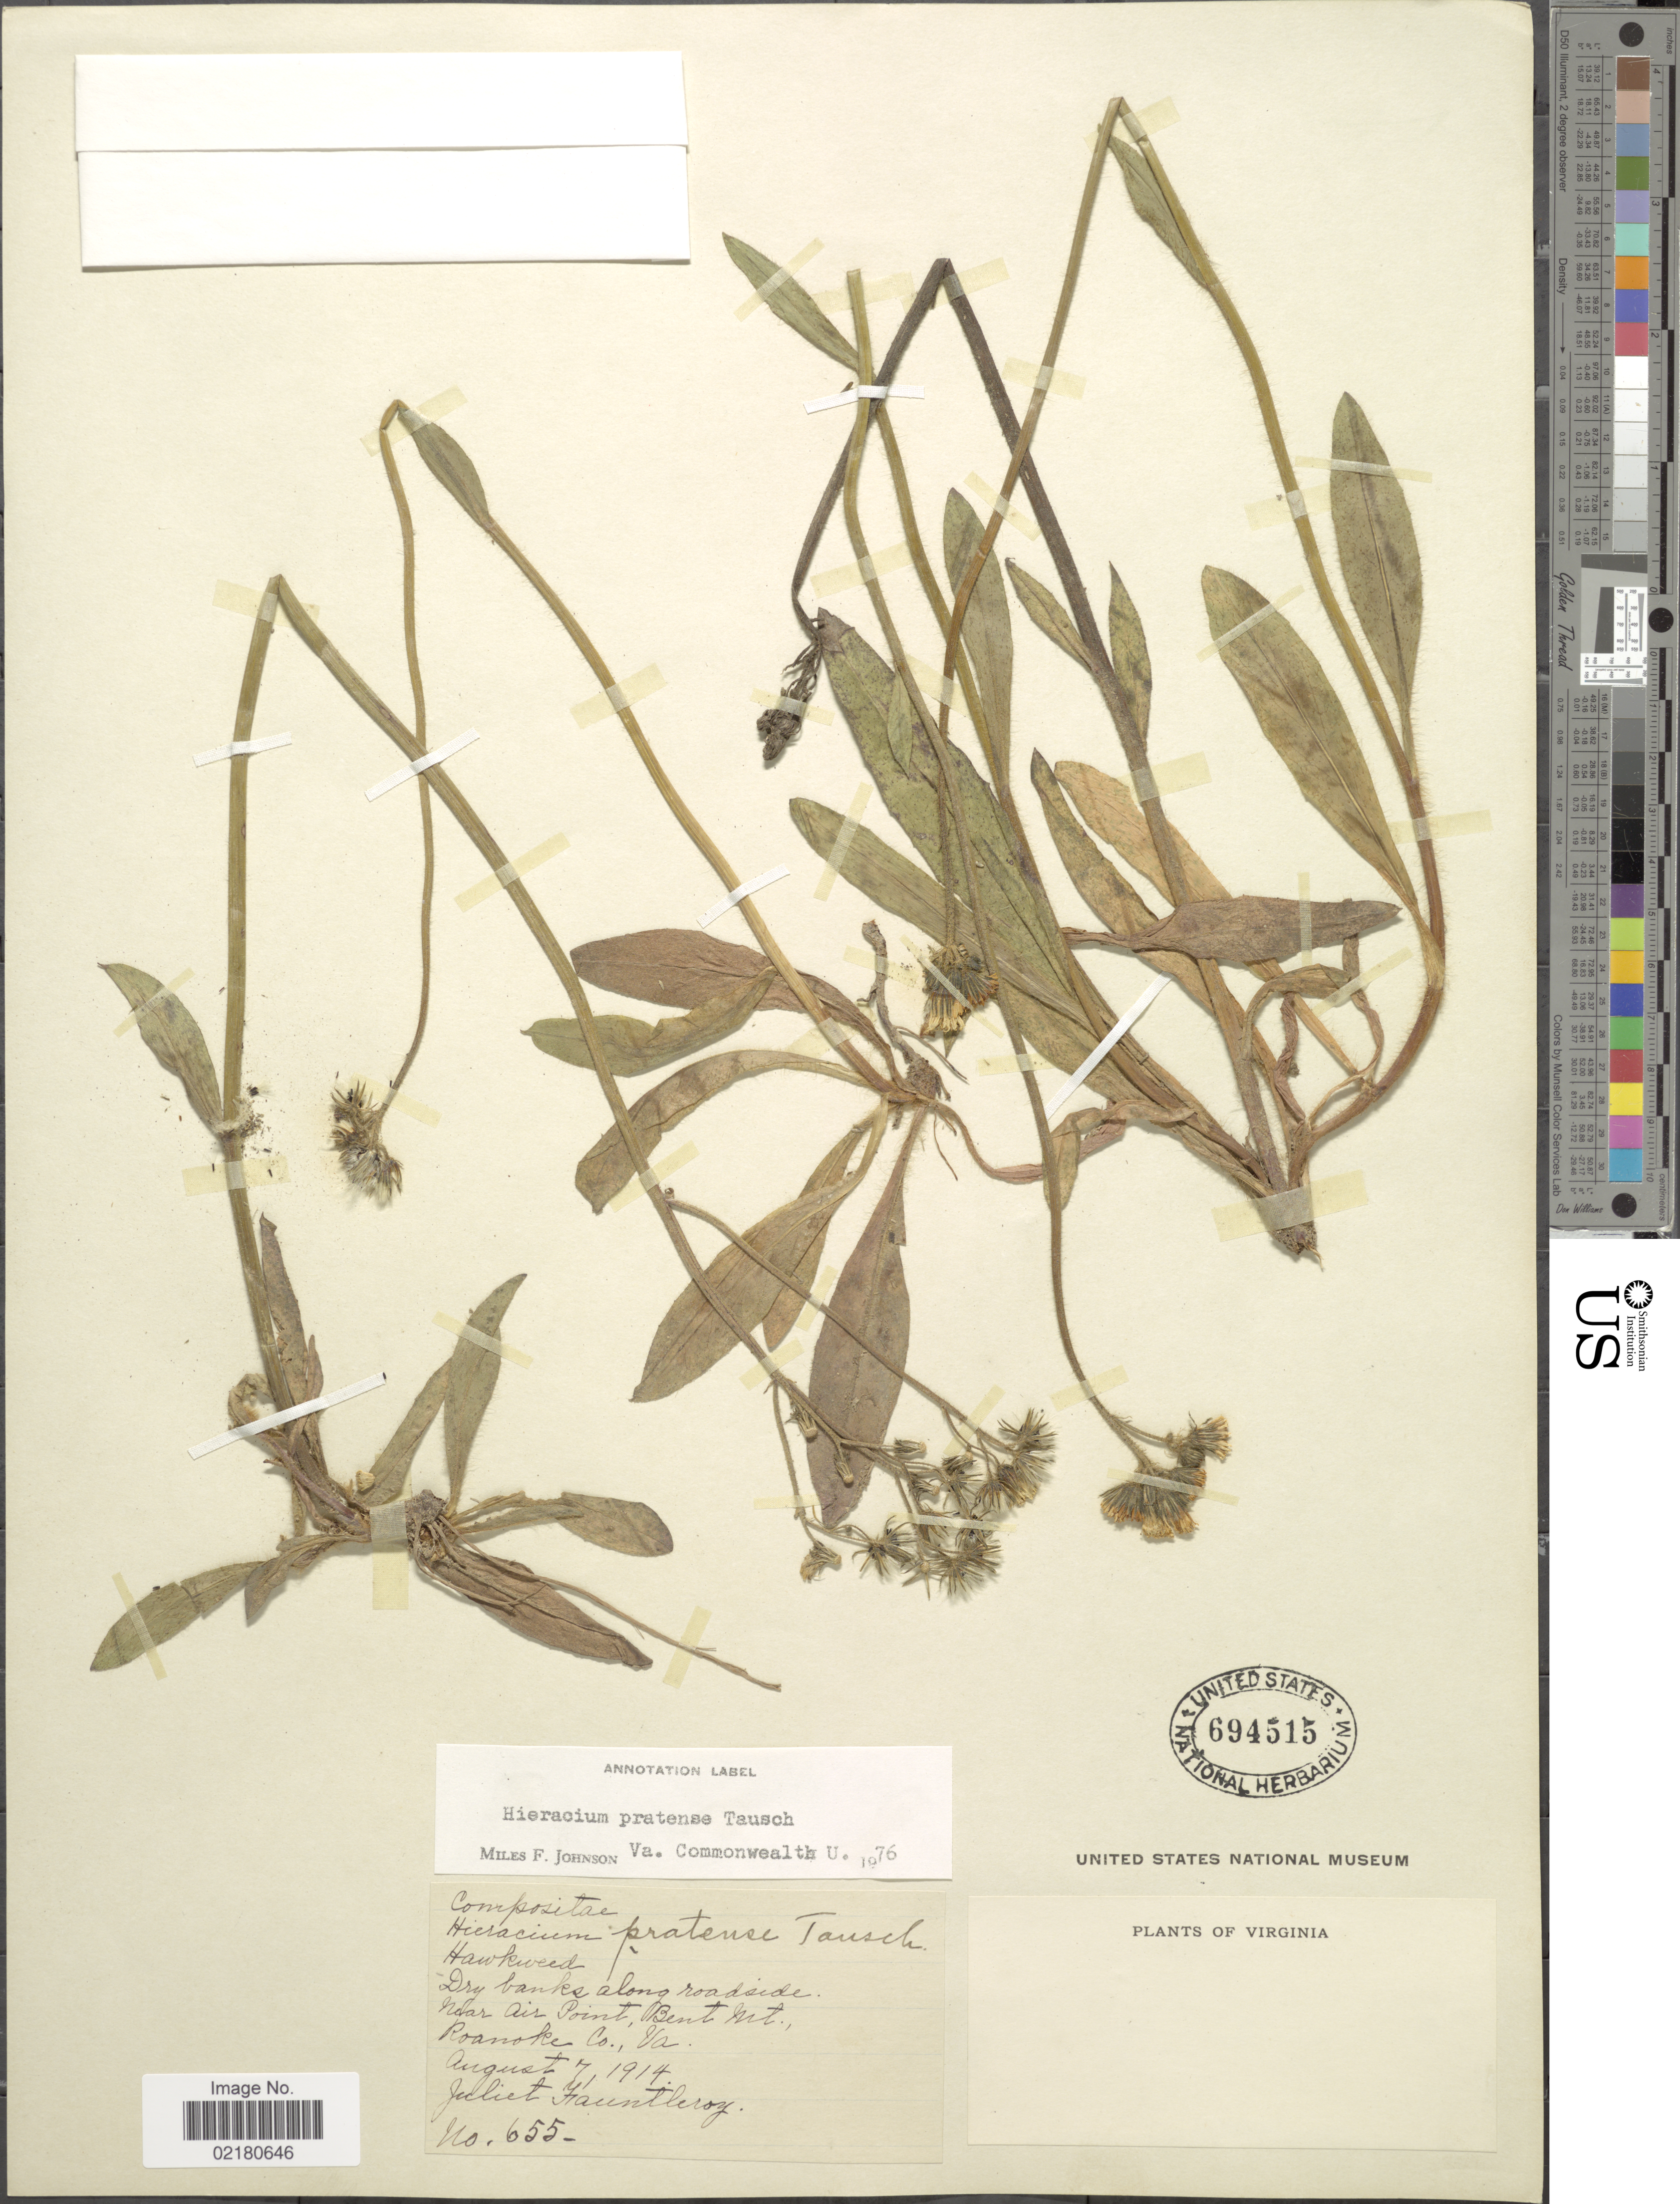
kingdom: Plantae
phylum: Tracheophyta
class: Magnoliopsida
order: Asterales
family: Asteraceae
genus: Pilosella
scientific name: Pilosella caespitosa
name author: (Dumort.) P. D. Sell & C. West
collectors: J. Fauntleroy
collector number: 655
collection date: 1914-07-04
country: United States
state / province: Virginia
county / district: Roanoke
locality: Dry banks along roadside, Near Air Point Bent Mtn.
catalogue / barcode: US 694515